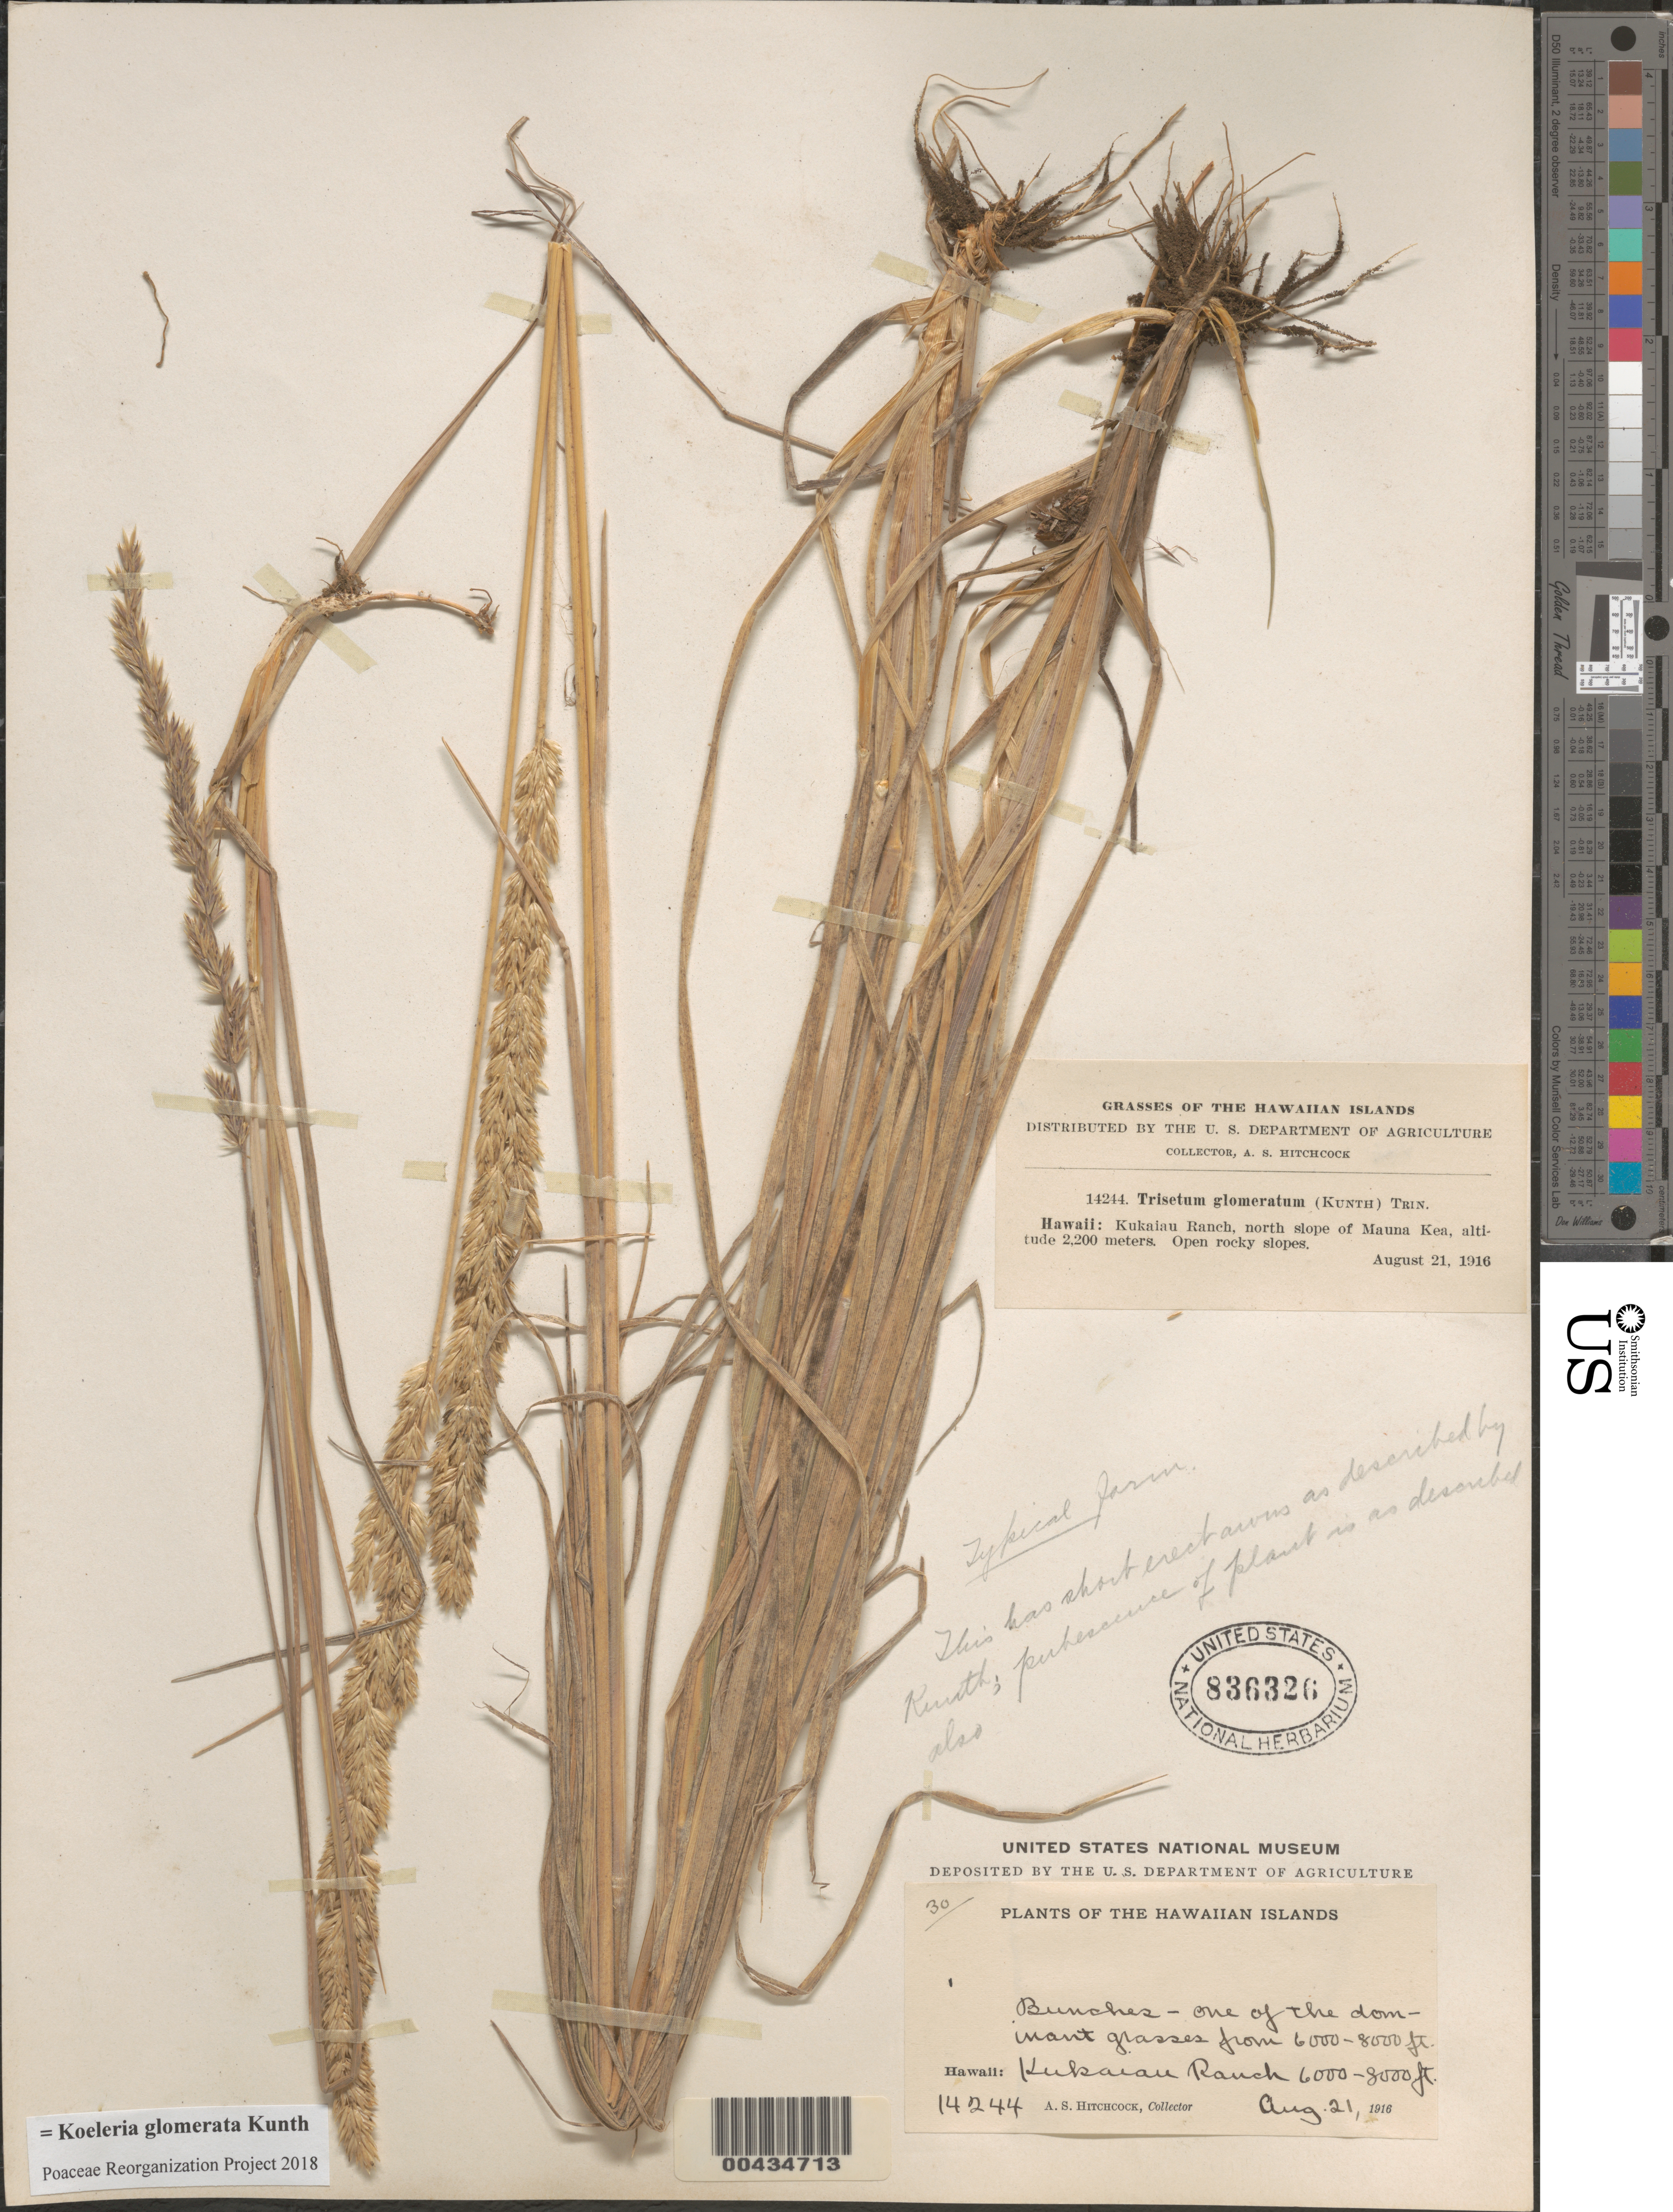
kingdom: Plantae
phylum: Tracheophyta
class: Liliopsida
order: Poales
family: Poaceae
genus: Koeleria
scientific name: Koeleria glomerata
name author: Kunth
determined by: Poaceae Reorganization Project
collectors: A. S. Hitchcock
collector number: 14244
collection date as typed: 21 Aug 1916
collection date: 1916-08-21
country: United States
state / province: Hawaii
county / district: Hawaii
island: Hawaii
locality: Kukaiau Ranch, N slope of Mauna Kea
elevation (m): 671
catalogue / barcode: US 836326